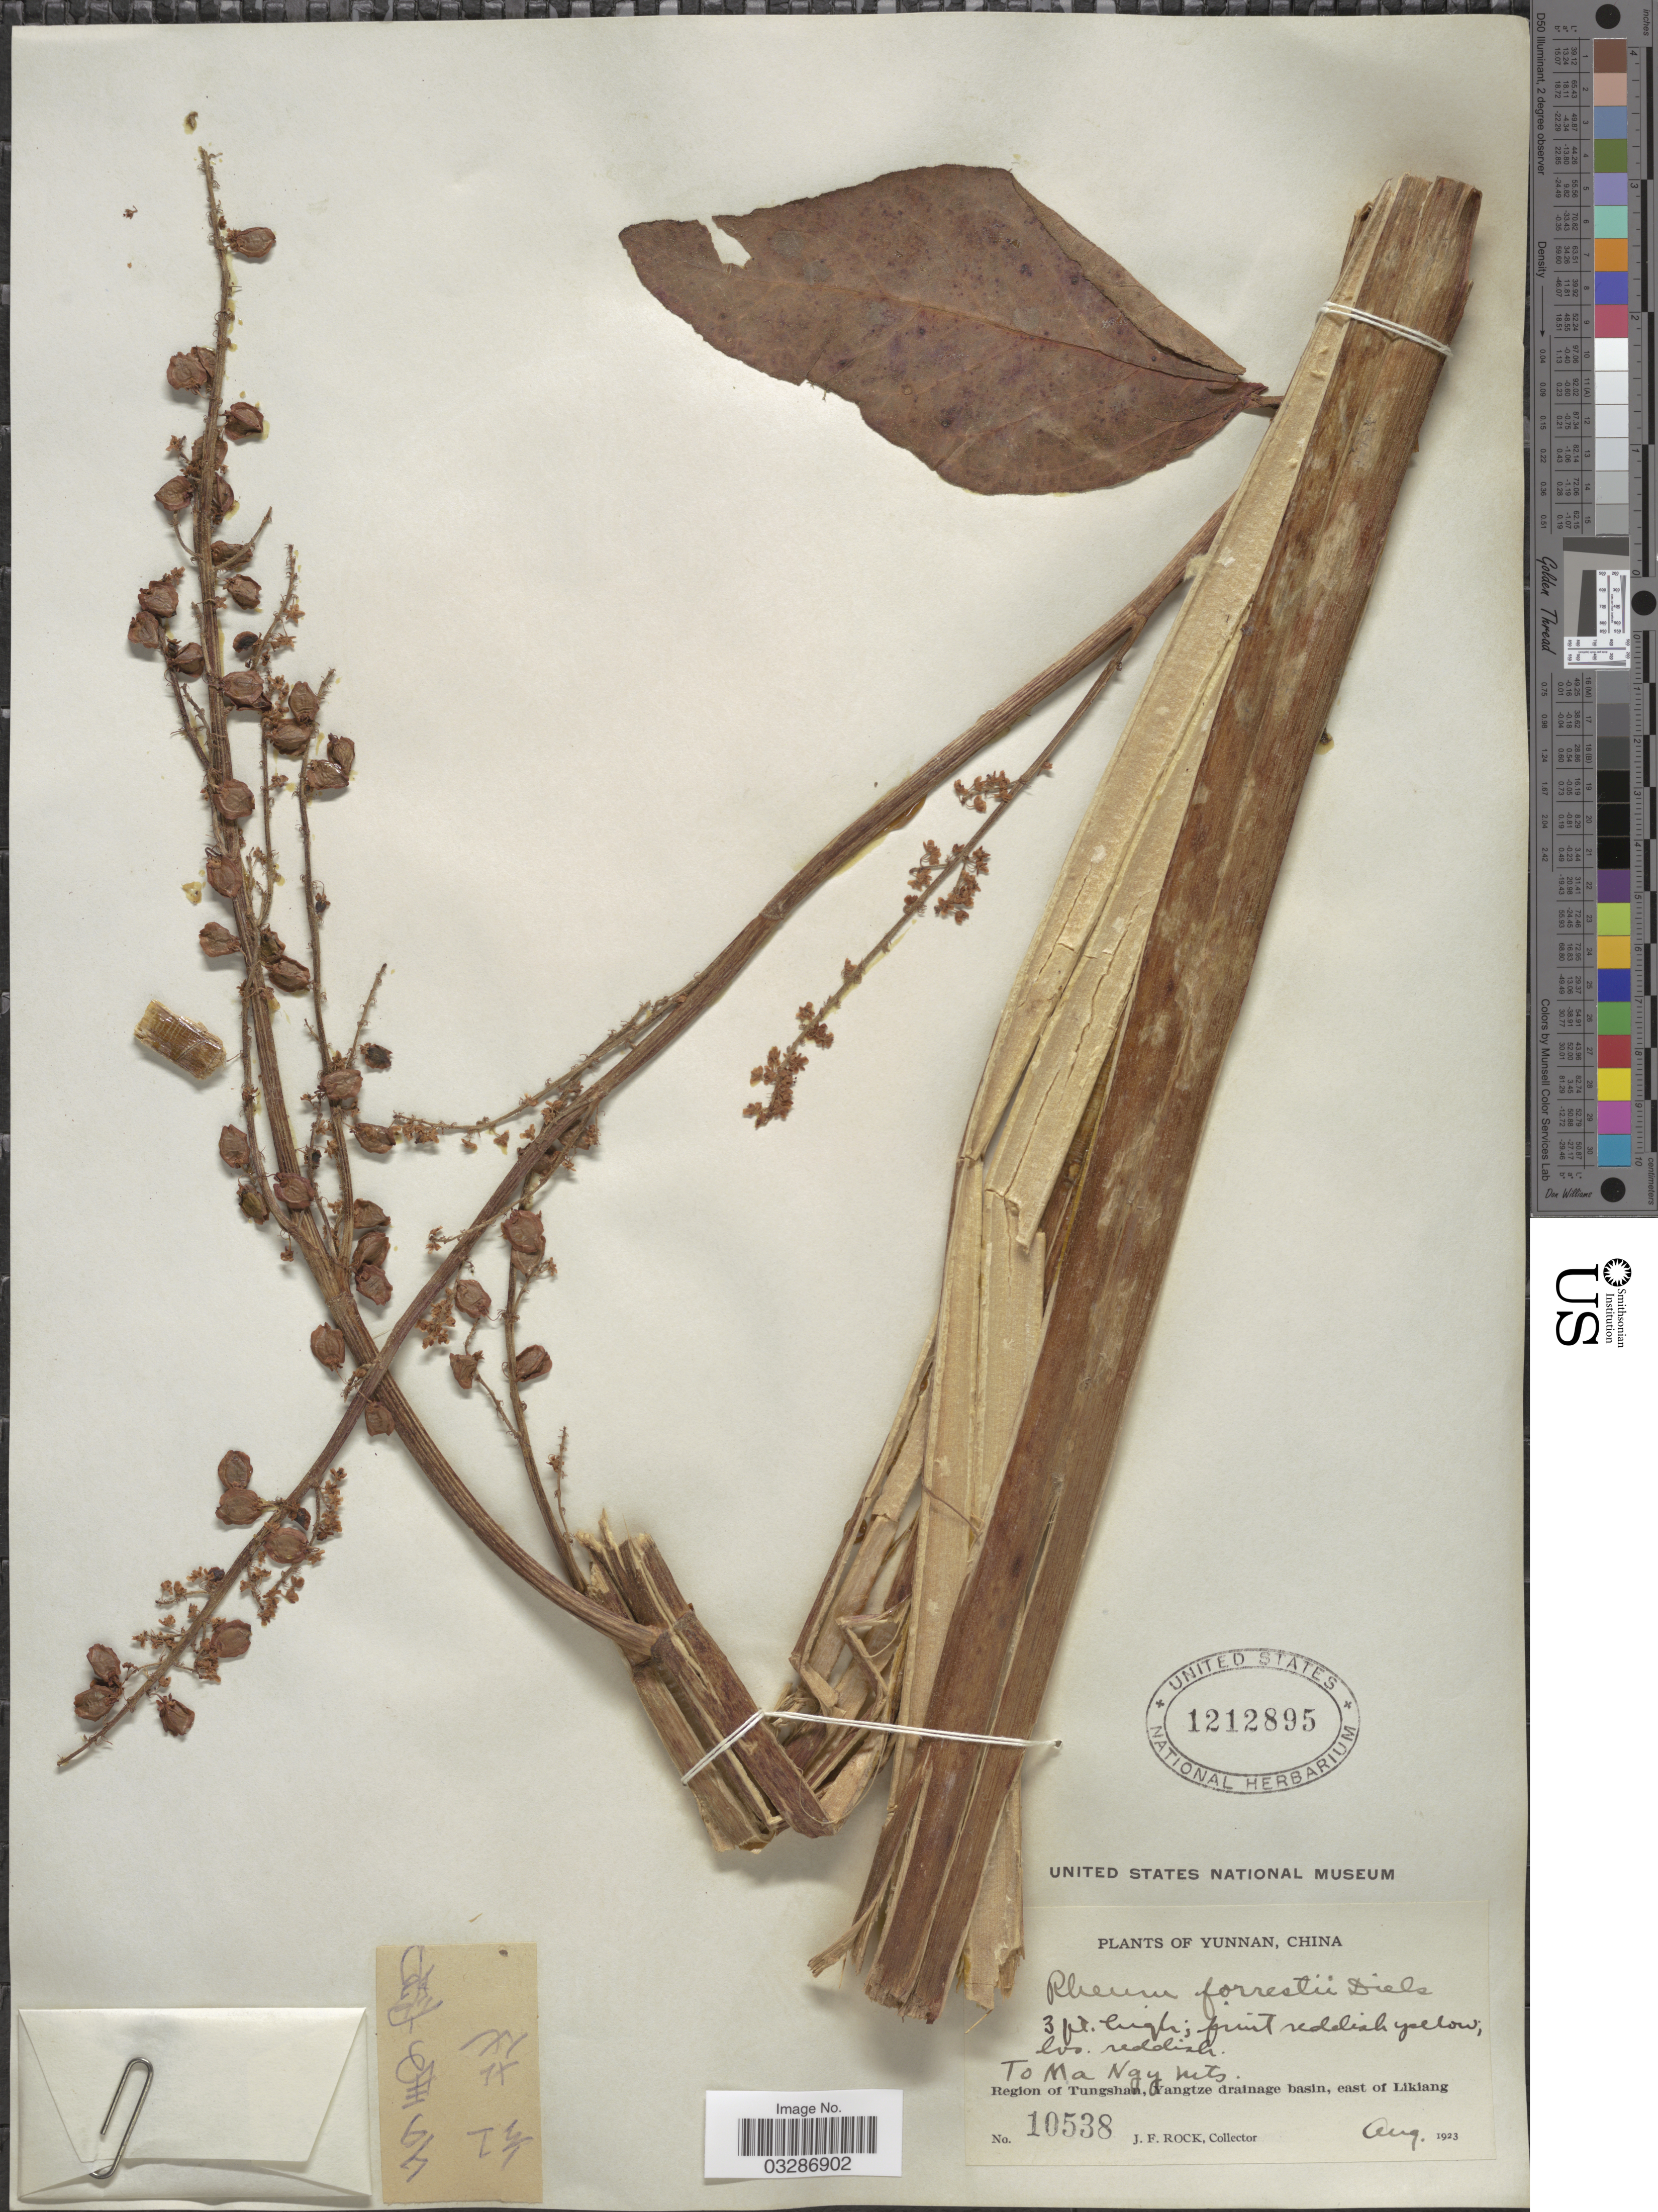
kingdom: Plantae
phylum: Tracheophyta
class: Magnoliopsida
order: Caryophyllales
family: Polygonaceae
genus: Rheum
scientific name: Rheum forrestii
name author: Diels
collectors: J. Rock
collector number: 10538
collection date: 1923-08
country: China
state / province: Yunnan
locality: To Ma Ngy Mts. Region of Tungshan, Yangtze drainage basin, east of Likiang.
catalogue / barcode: US 1212895